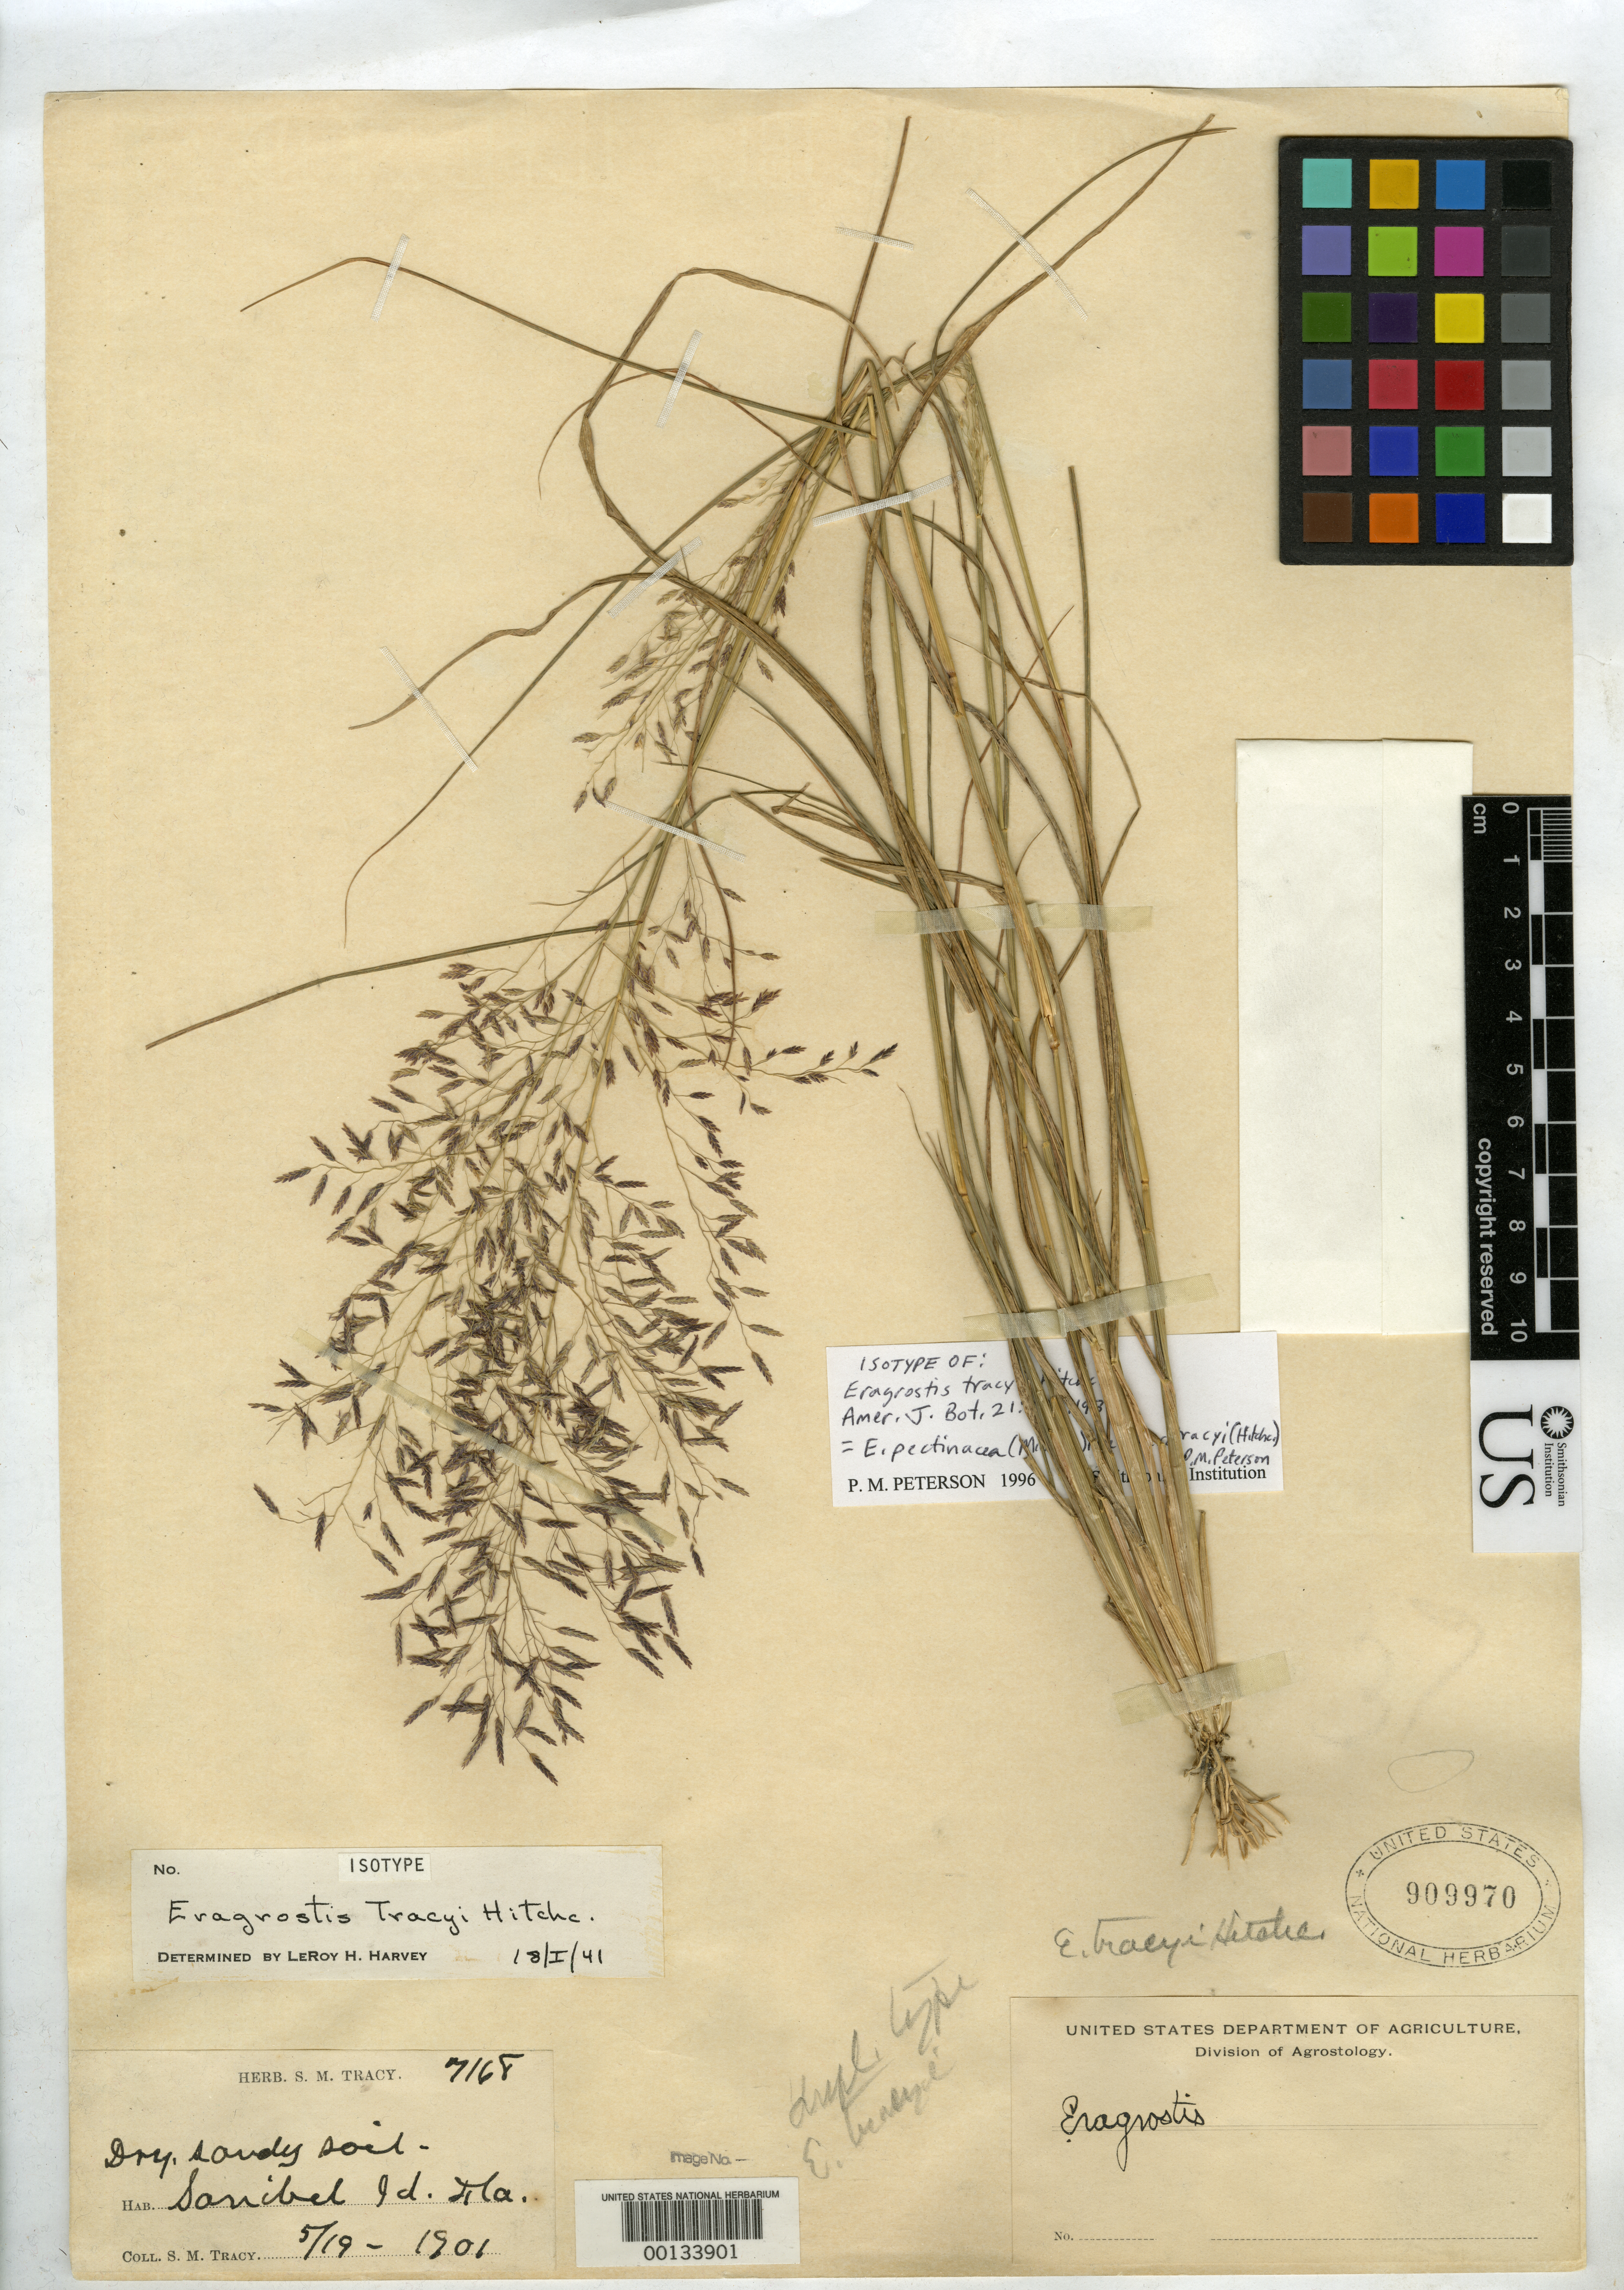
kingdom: Plantae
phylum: Tracheophyta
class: Liliopsida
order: Poales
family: Poaceae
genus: Eragrostis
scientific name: Eragrostis tracyi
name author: Hitchc.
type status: Isotype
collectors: S. M. Tracy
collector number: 7168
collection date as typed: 19 May 1901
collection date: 1901-05-19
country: United States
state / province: Florida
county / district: Lee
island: Sanibel Island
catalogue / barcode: US 909970